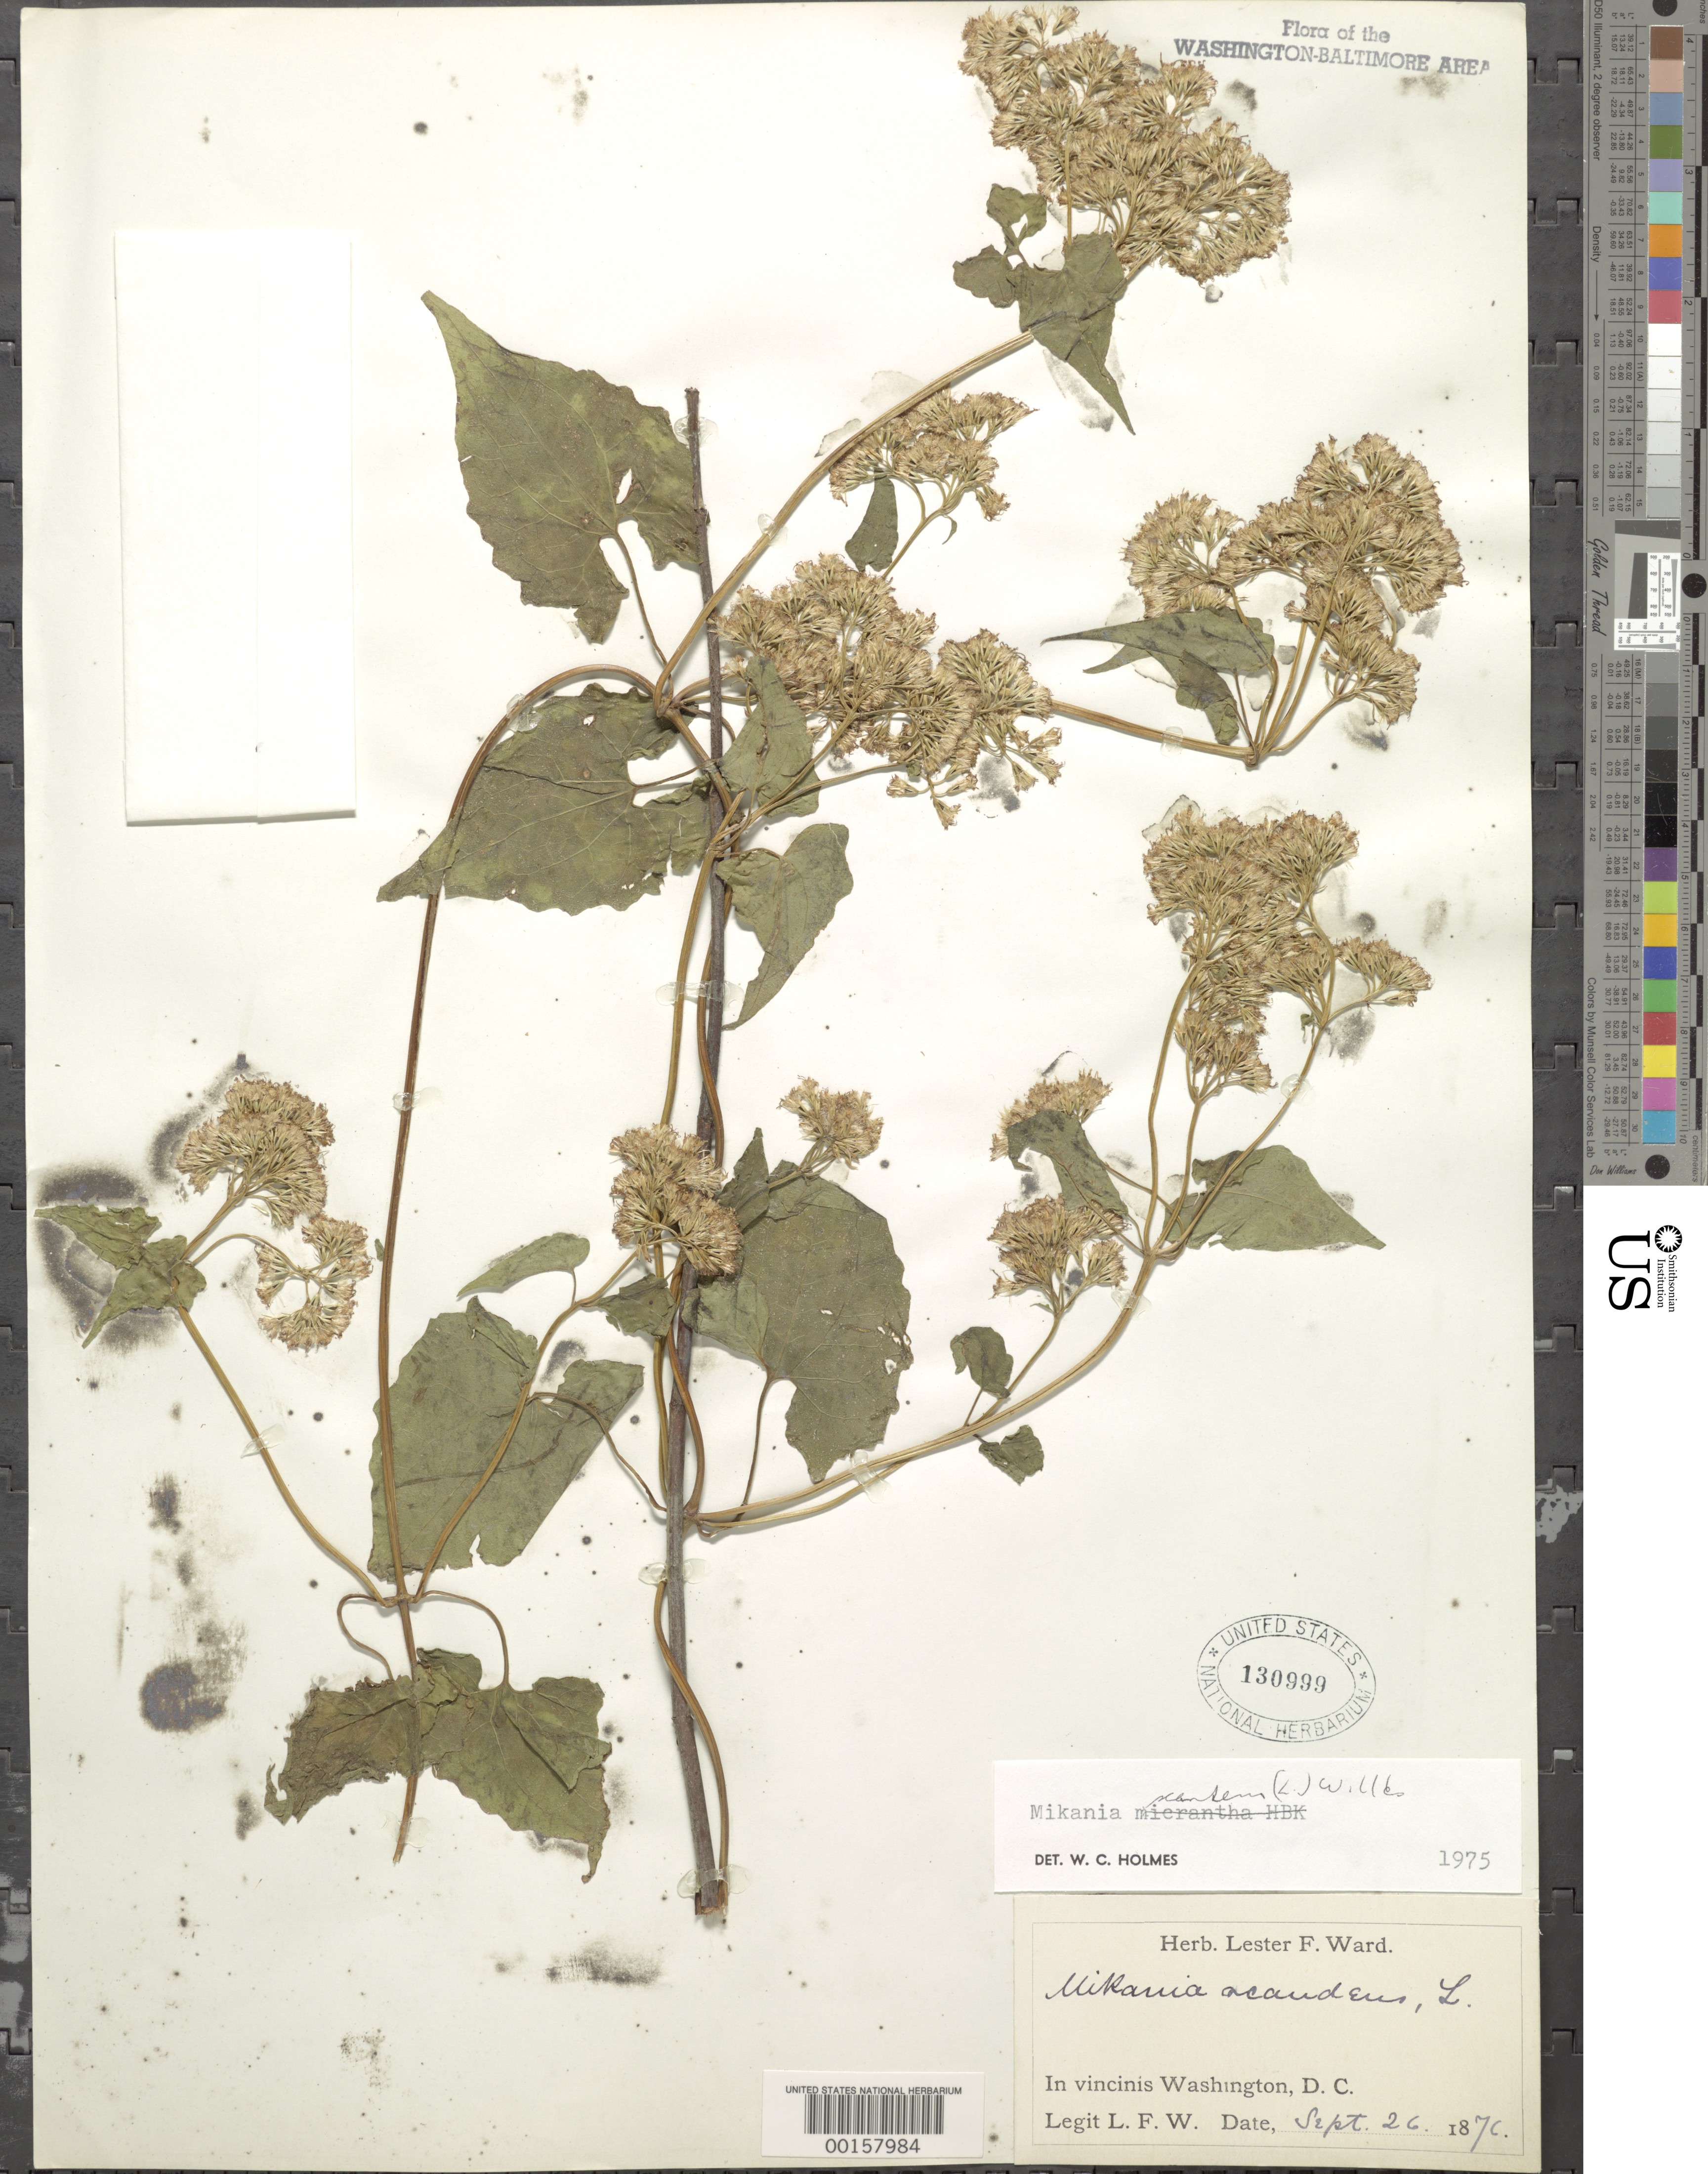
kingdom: Plantae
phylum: Tracheophyta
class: Magnoliopsida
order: Asterales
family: Asteraceae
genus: Mikania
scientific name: Mikania scandens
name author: (L.) Willd.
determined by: Holmes, W. C.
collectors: L. F. Ward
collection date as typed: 26 Sep 1876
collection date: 1876-09-26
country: United States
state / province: District of Columbia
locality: Vicinity of Washington, DC.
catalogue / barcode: US 130999